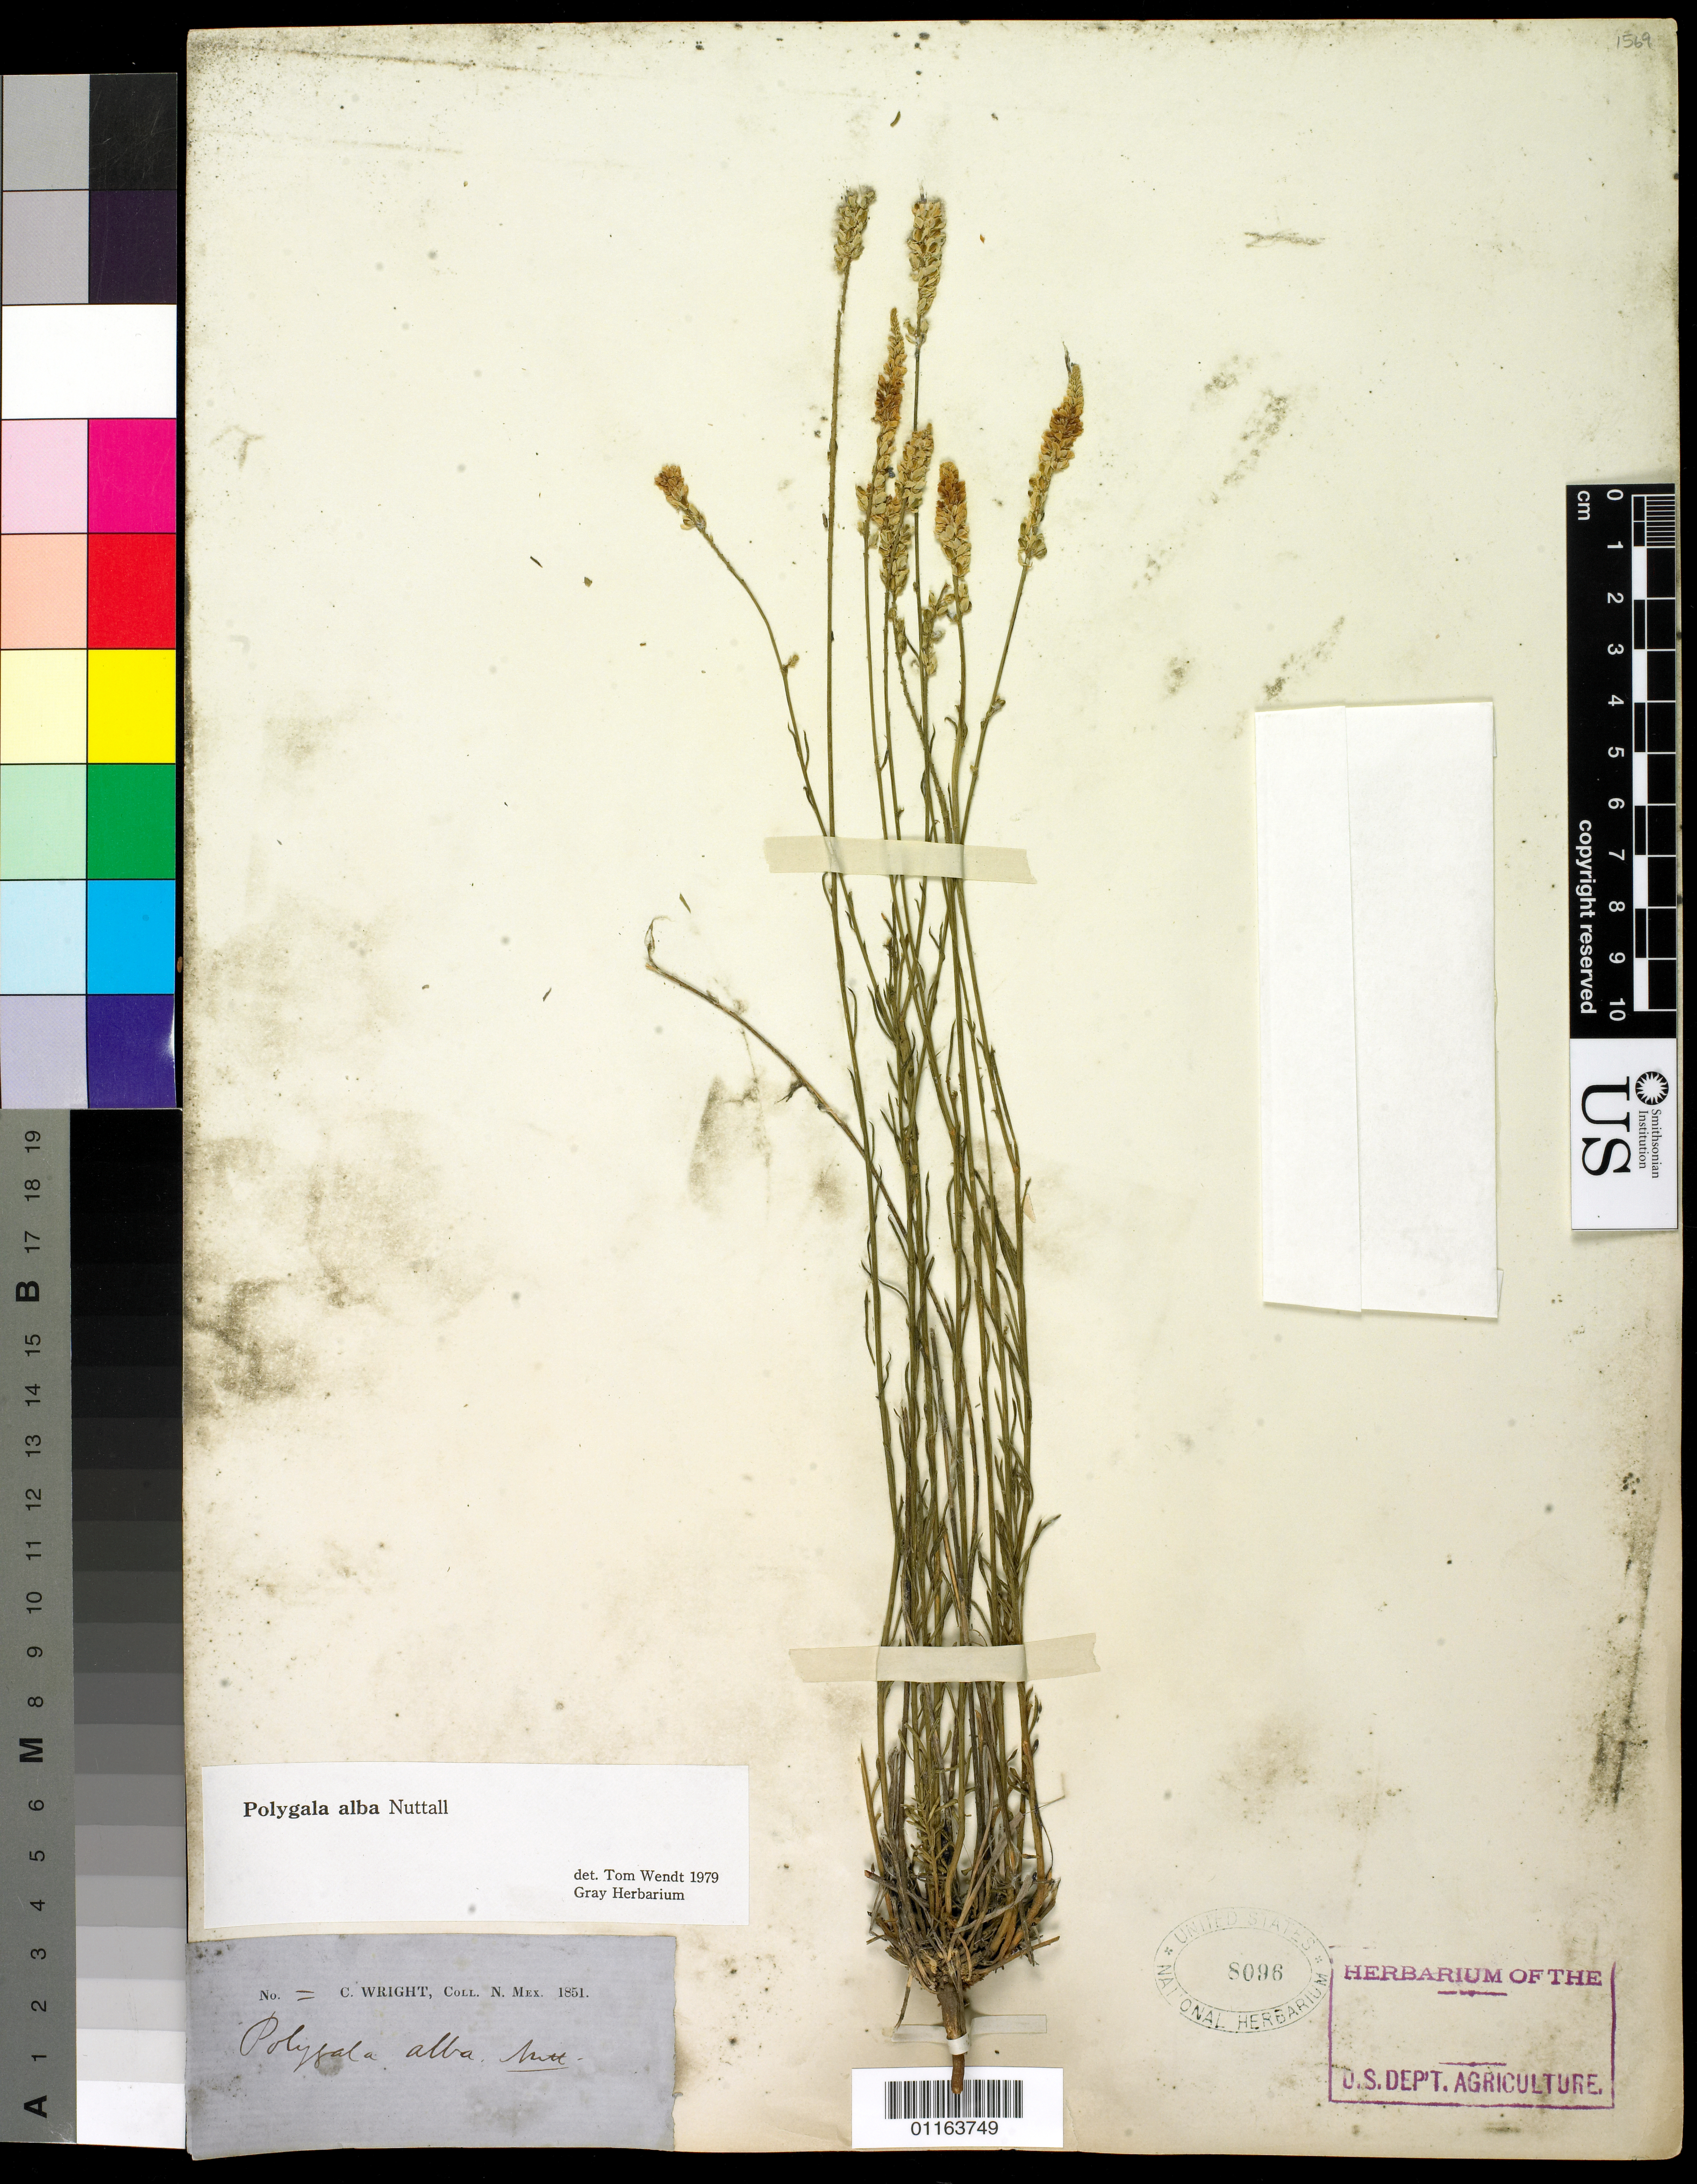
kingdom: Plantae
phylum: Tracheophyta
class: Magnoliopsida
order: Fabales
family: Polygalaceae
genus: Polygala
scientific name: Polygala alba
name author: Nutt.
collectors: C. Wright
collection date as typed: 1851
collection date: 1851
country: United States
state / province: New Mexico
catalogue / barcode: US 8096